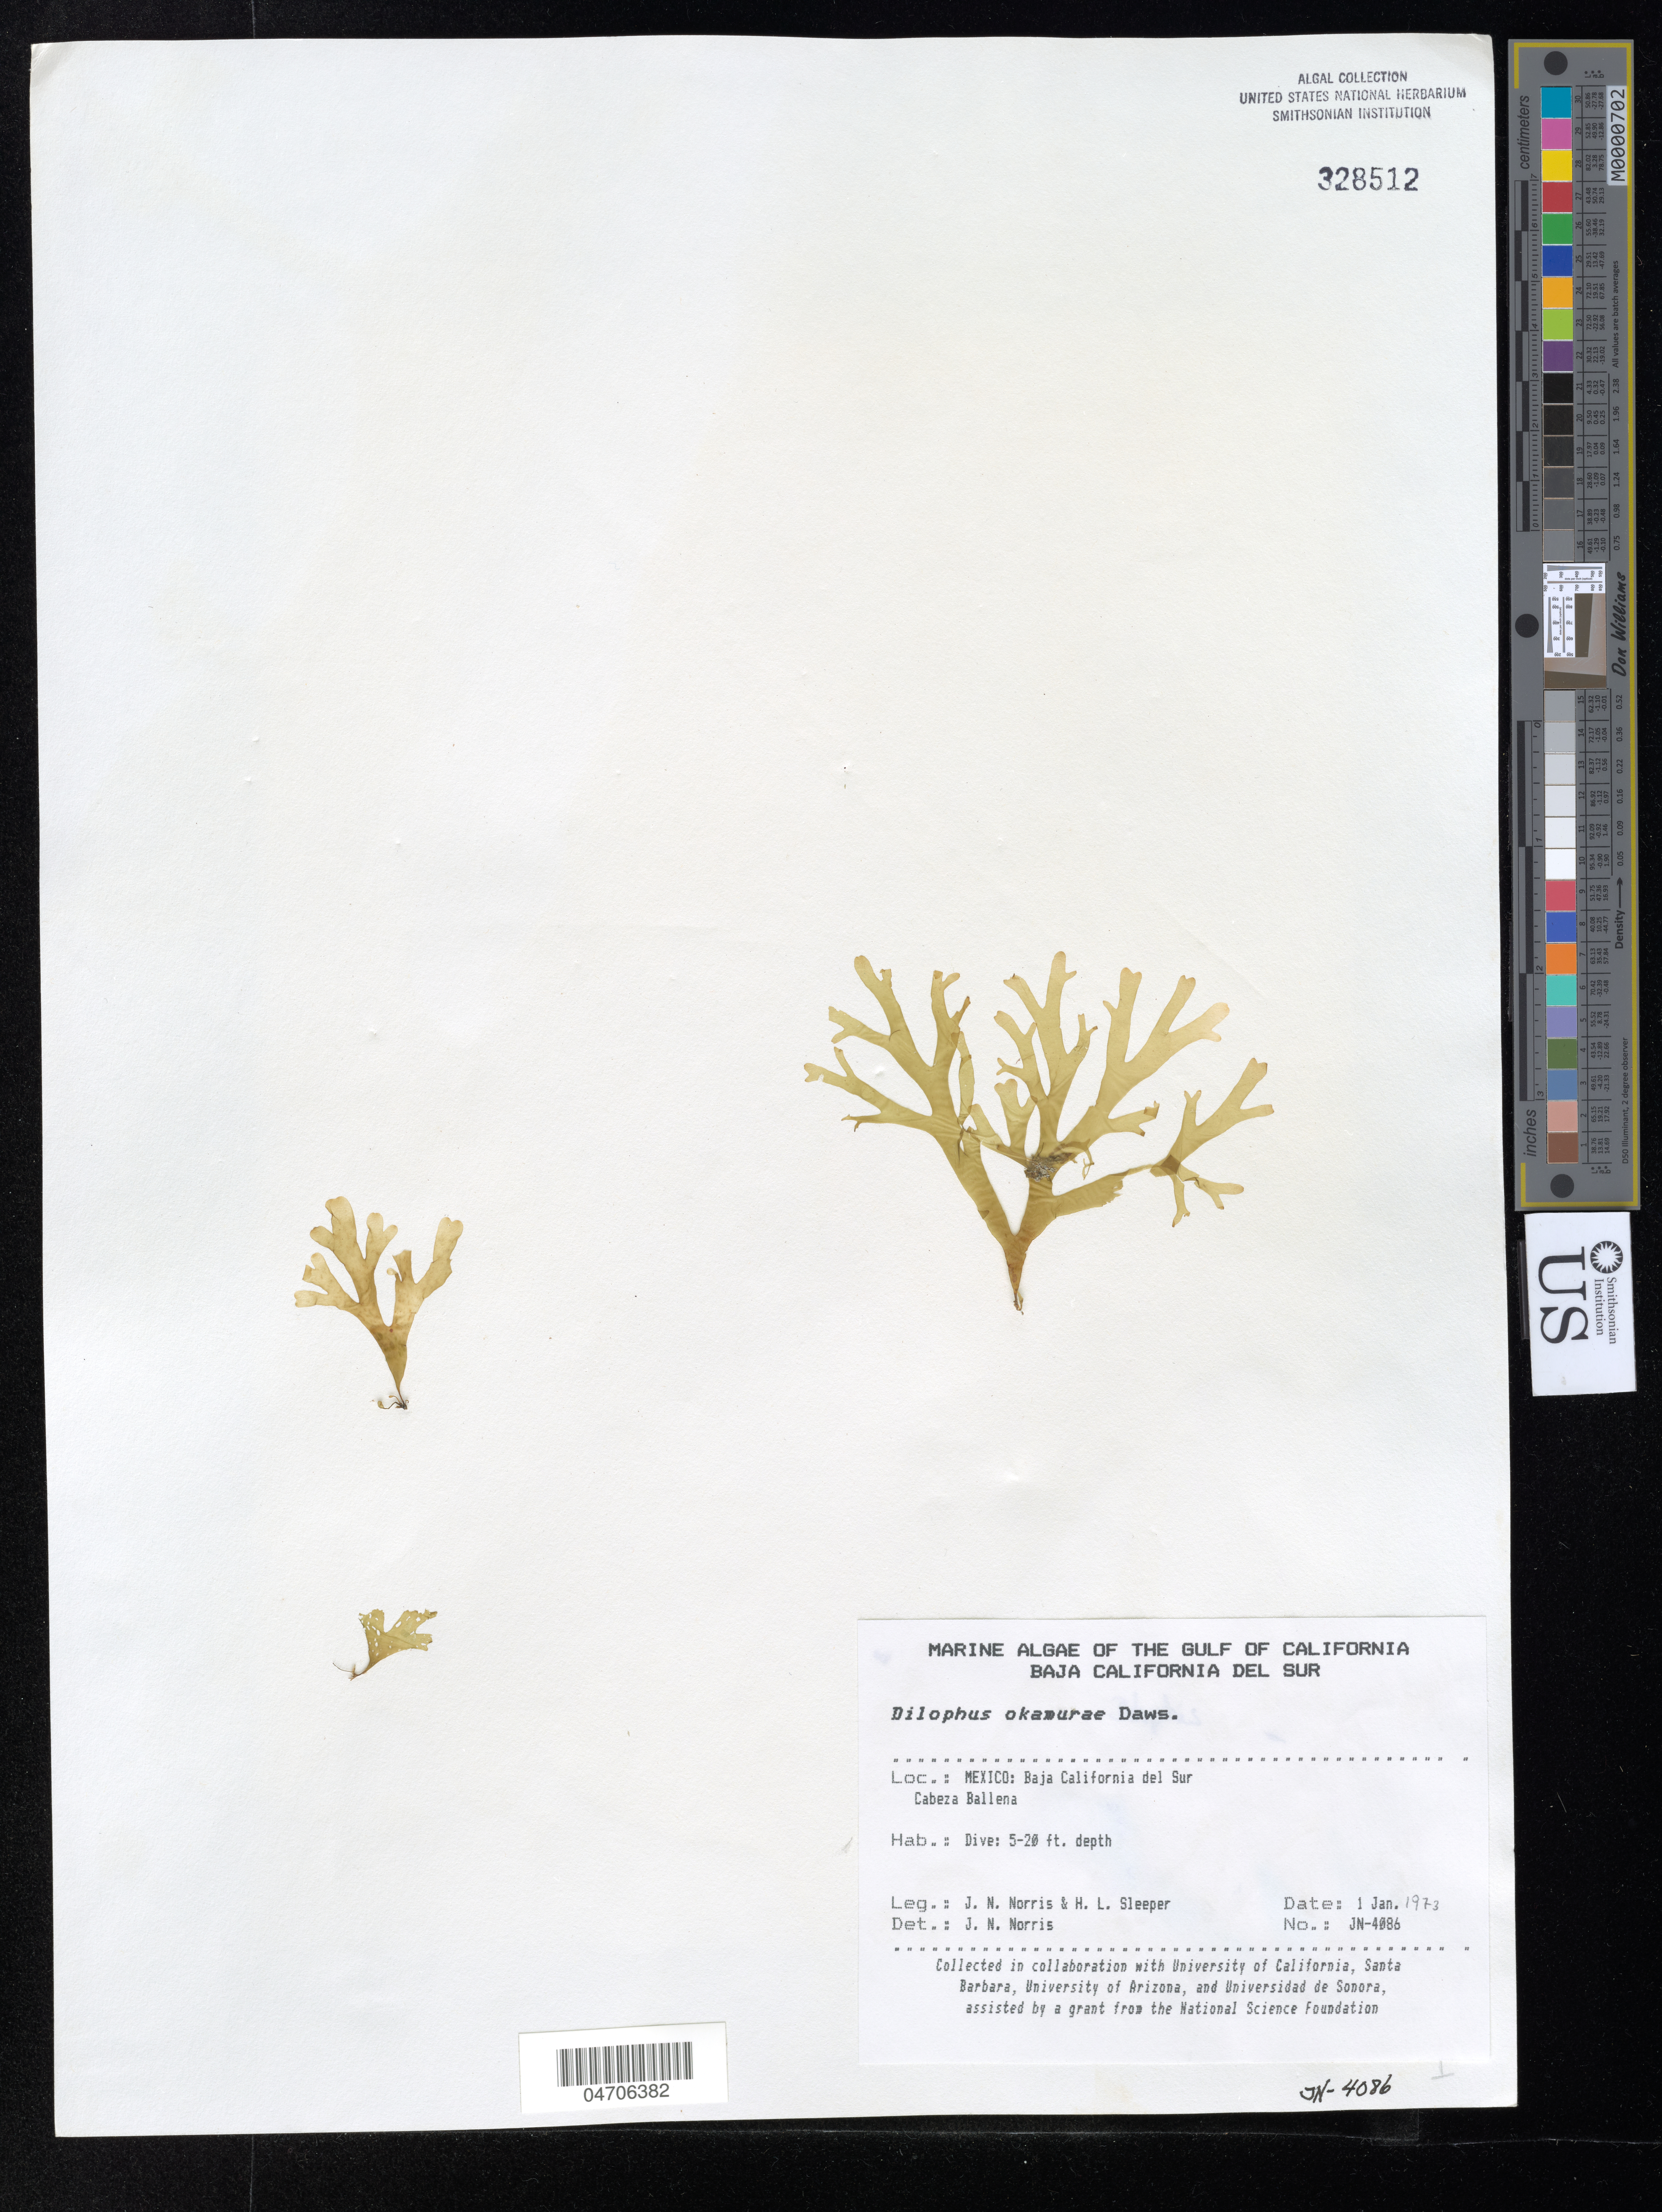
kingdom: Chromista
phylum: Ochrophyta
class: Phaeophyceae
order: Dictyotales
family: Dictyotaceae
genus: Rugulopteryx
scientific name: Rugulopteryx okamurae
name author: (E.Y. Dawson) I.K. Hwang et al.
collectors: J. Norris & H. Sleeper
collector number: JN-4086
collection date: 1973-01-01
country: Mexico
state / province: Baja California Sur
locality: The Gulf of California. Baja California del Sur. Cabeza Ballena.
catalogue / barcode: US 328512